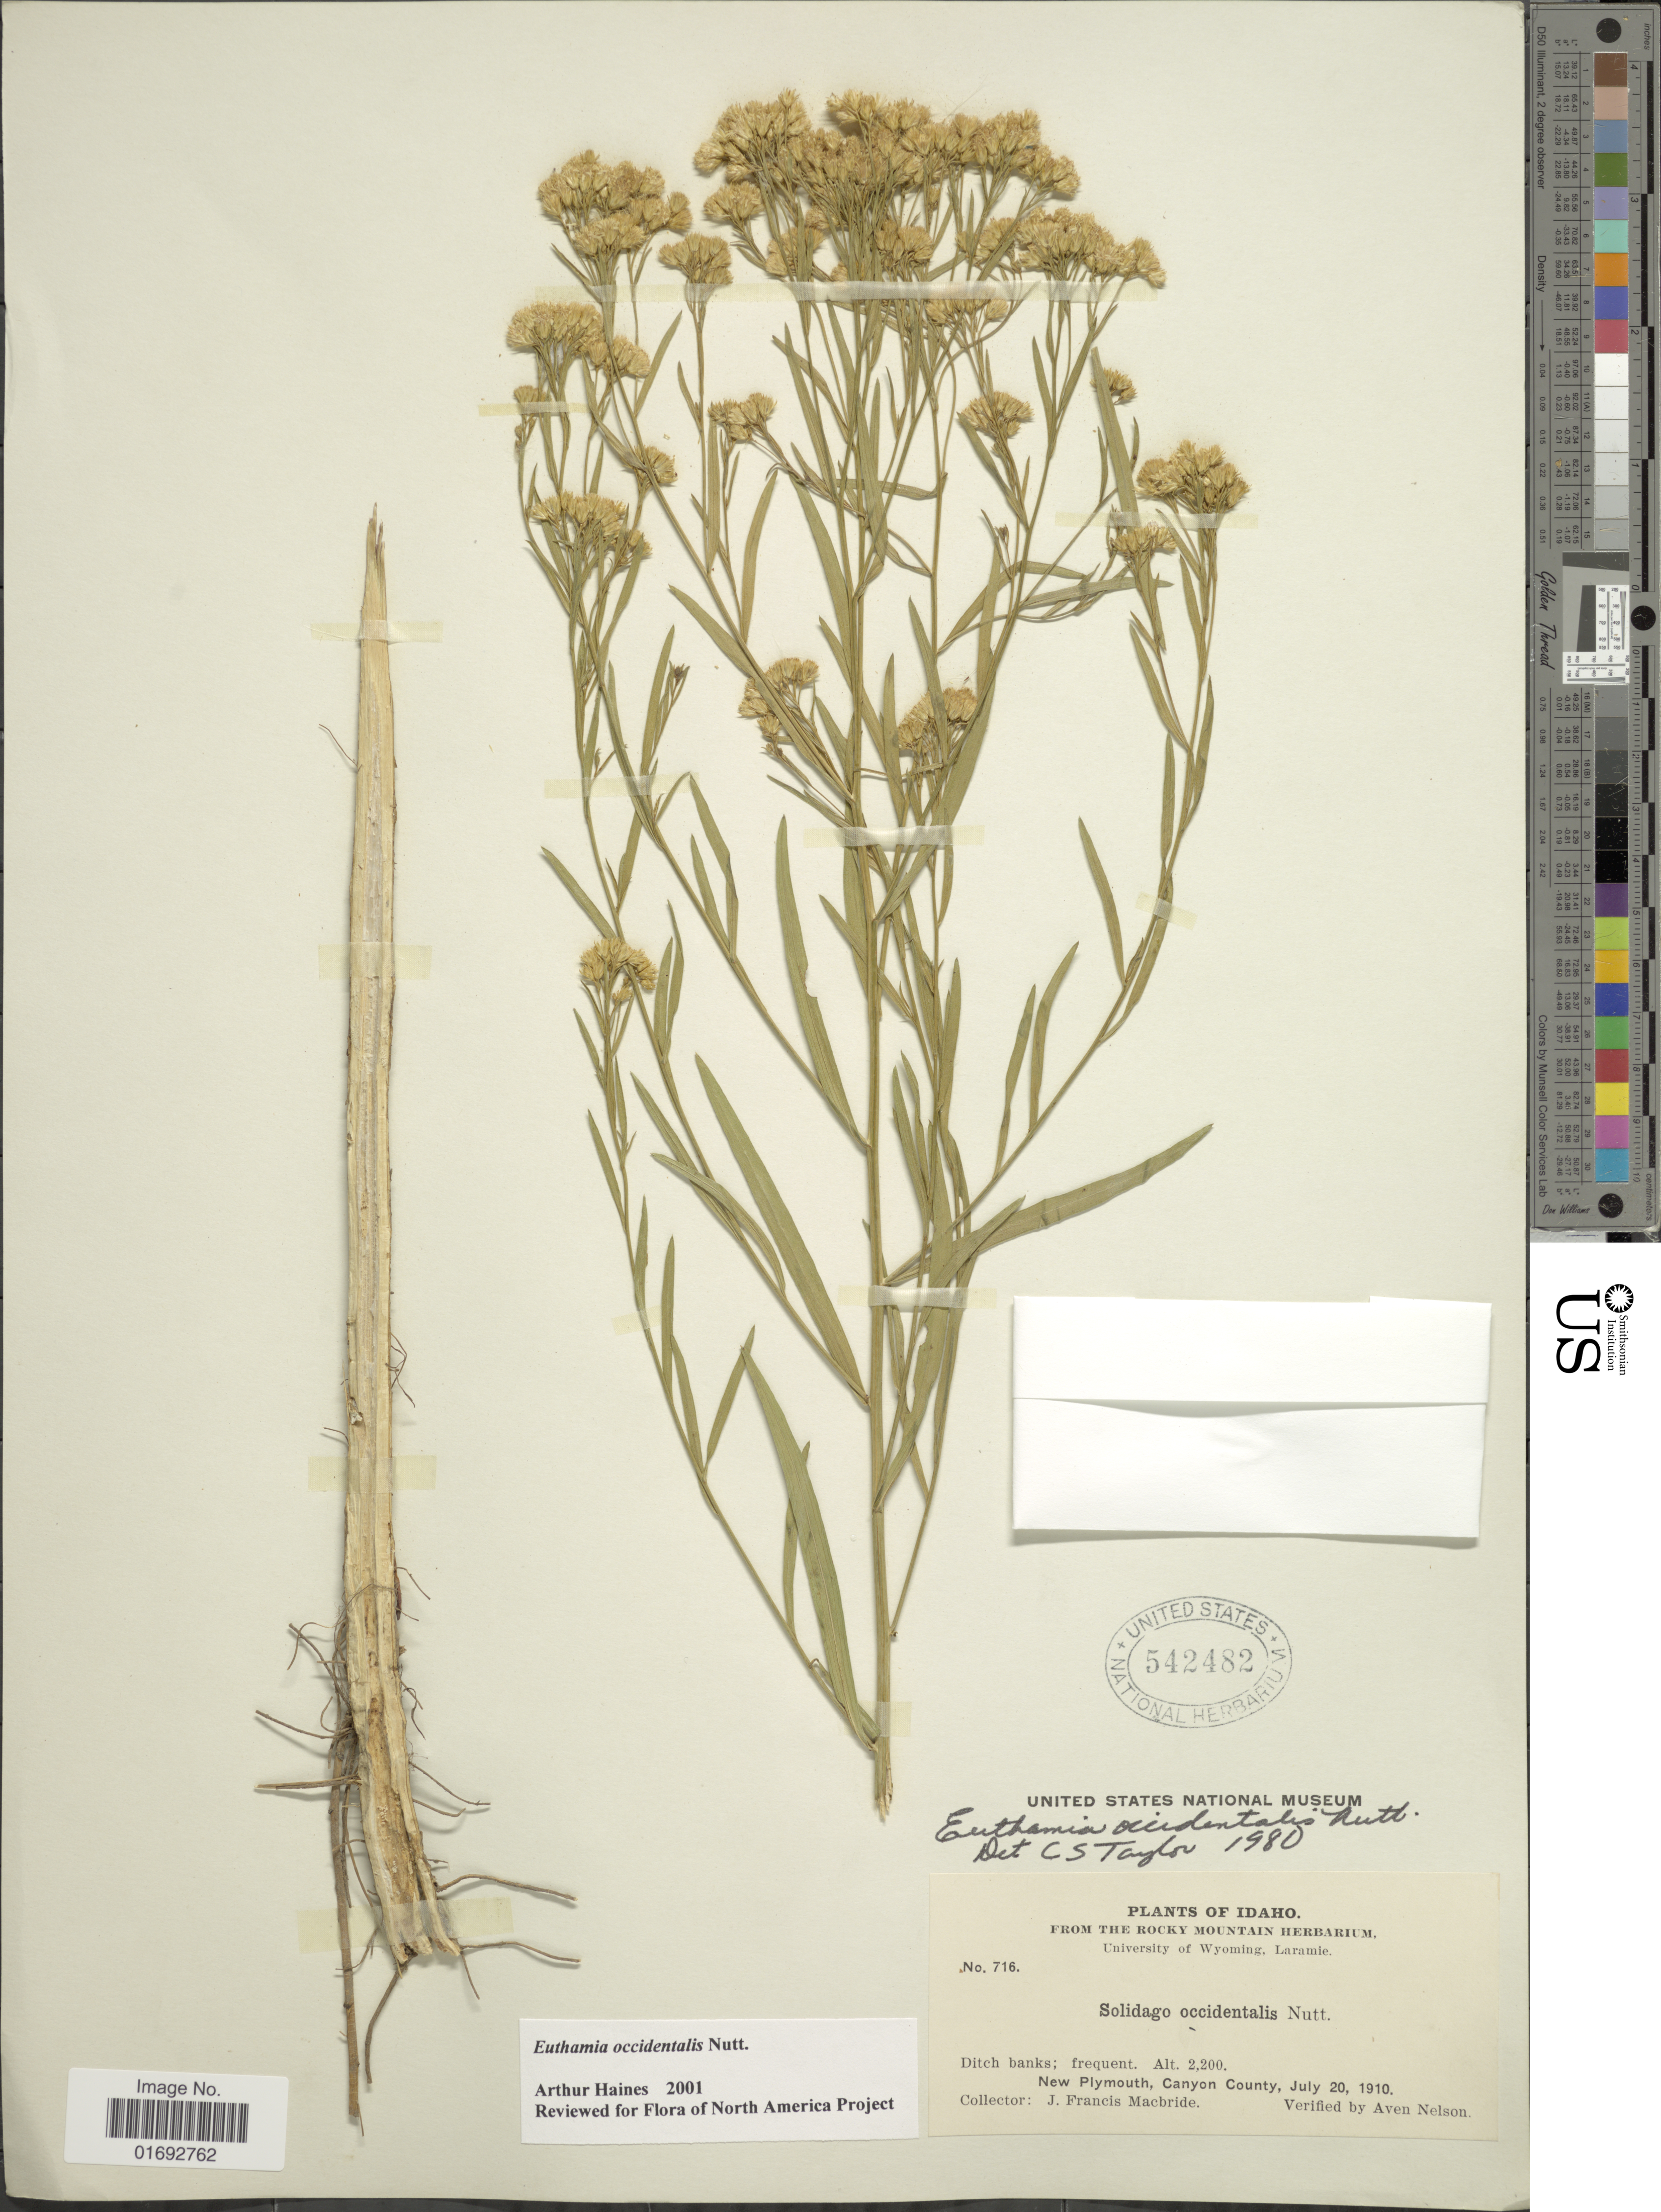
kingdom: Plantae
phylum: Tracheophyta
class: Magnoliopsida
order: Asterales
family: Asteraceae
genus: Euthamia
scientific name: Euthamia occidentalis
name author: Nutt.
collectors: J. F. Macbride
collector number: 716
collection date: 1910-07-20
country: United States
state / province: Idaho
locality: New Plymouth, Canyon County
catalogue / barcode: US 542482